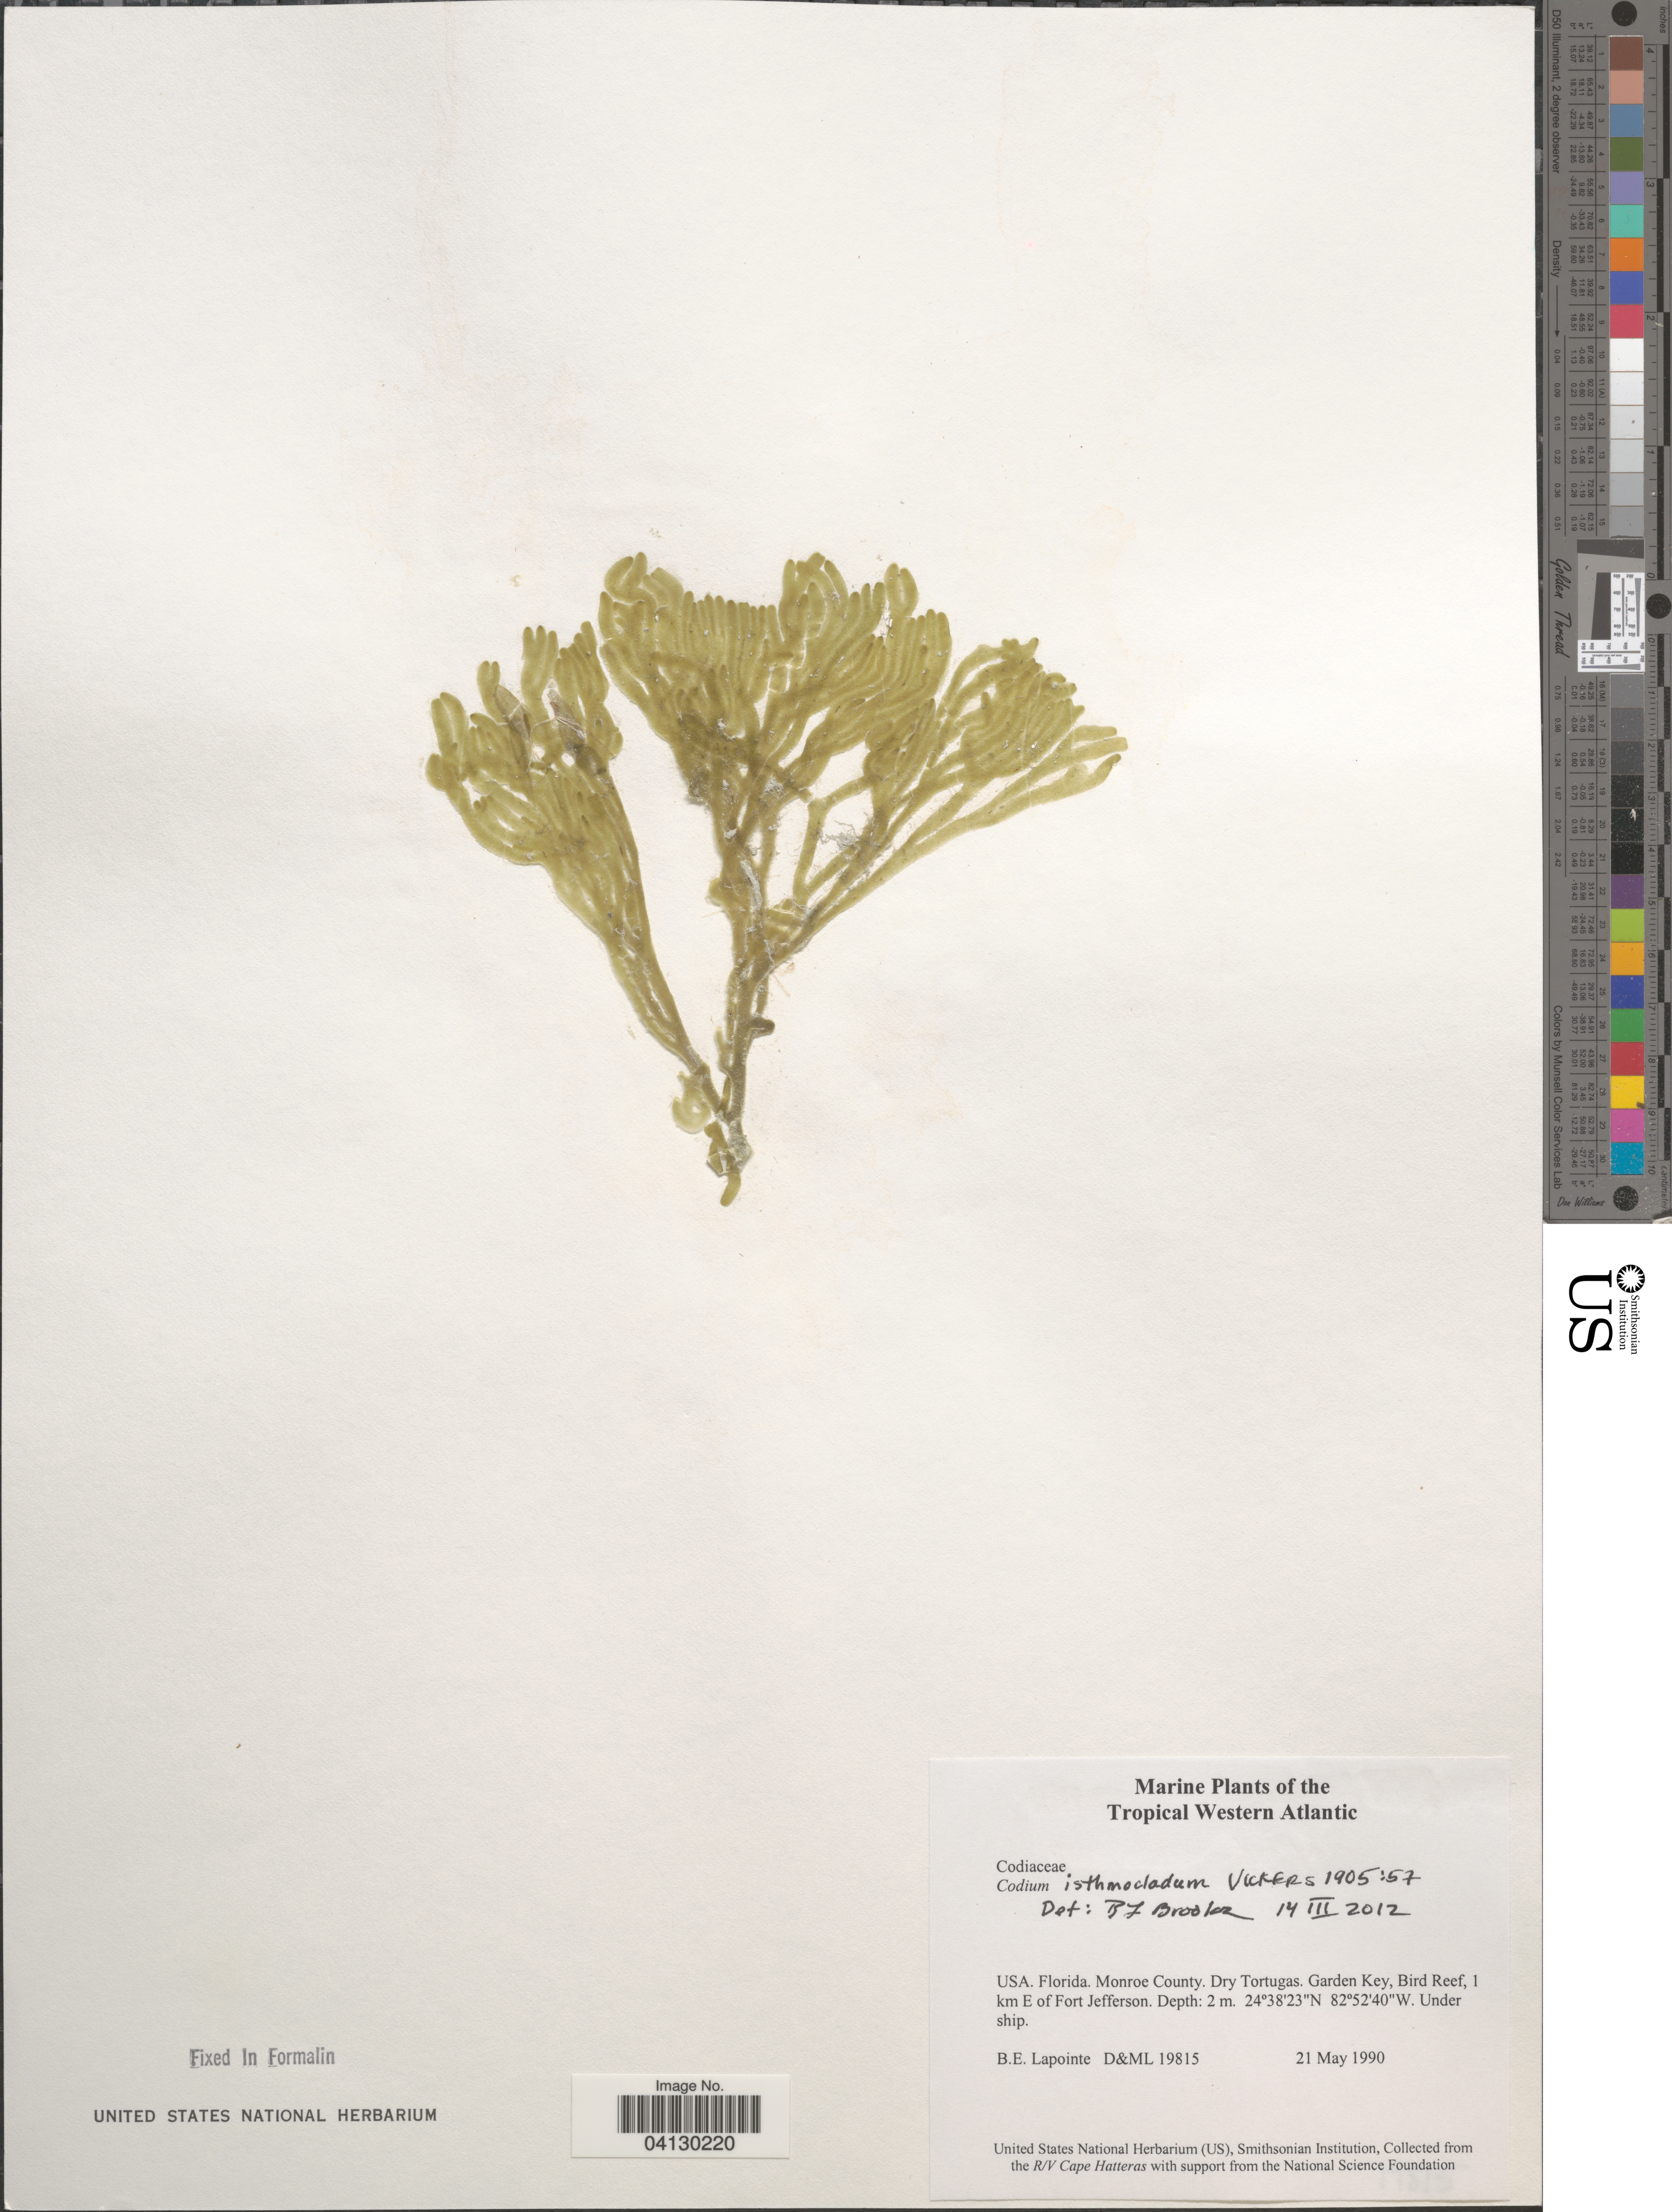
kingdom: Plantae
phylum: Chlorophyta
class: Ulvophyceae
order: Bryopsidales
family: Codiaceae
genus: Codium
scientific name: Codium isthmocladum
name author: Vickers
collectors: B. Lapointe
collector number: D&ML19815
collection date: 1990-05-21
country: United States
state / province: Florida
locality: Tropical Western Atlantic. Monroe County. Dry Tortugas. Garden Key, Bird Reef, 1 km E of Fort Jefferson.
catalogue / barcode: US 328938